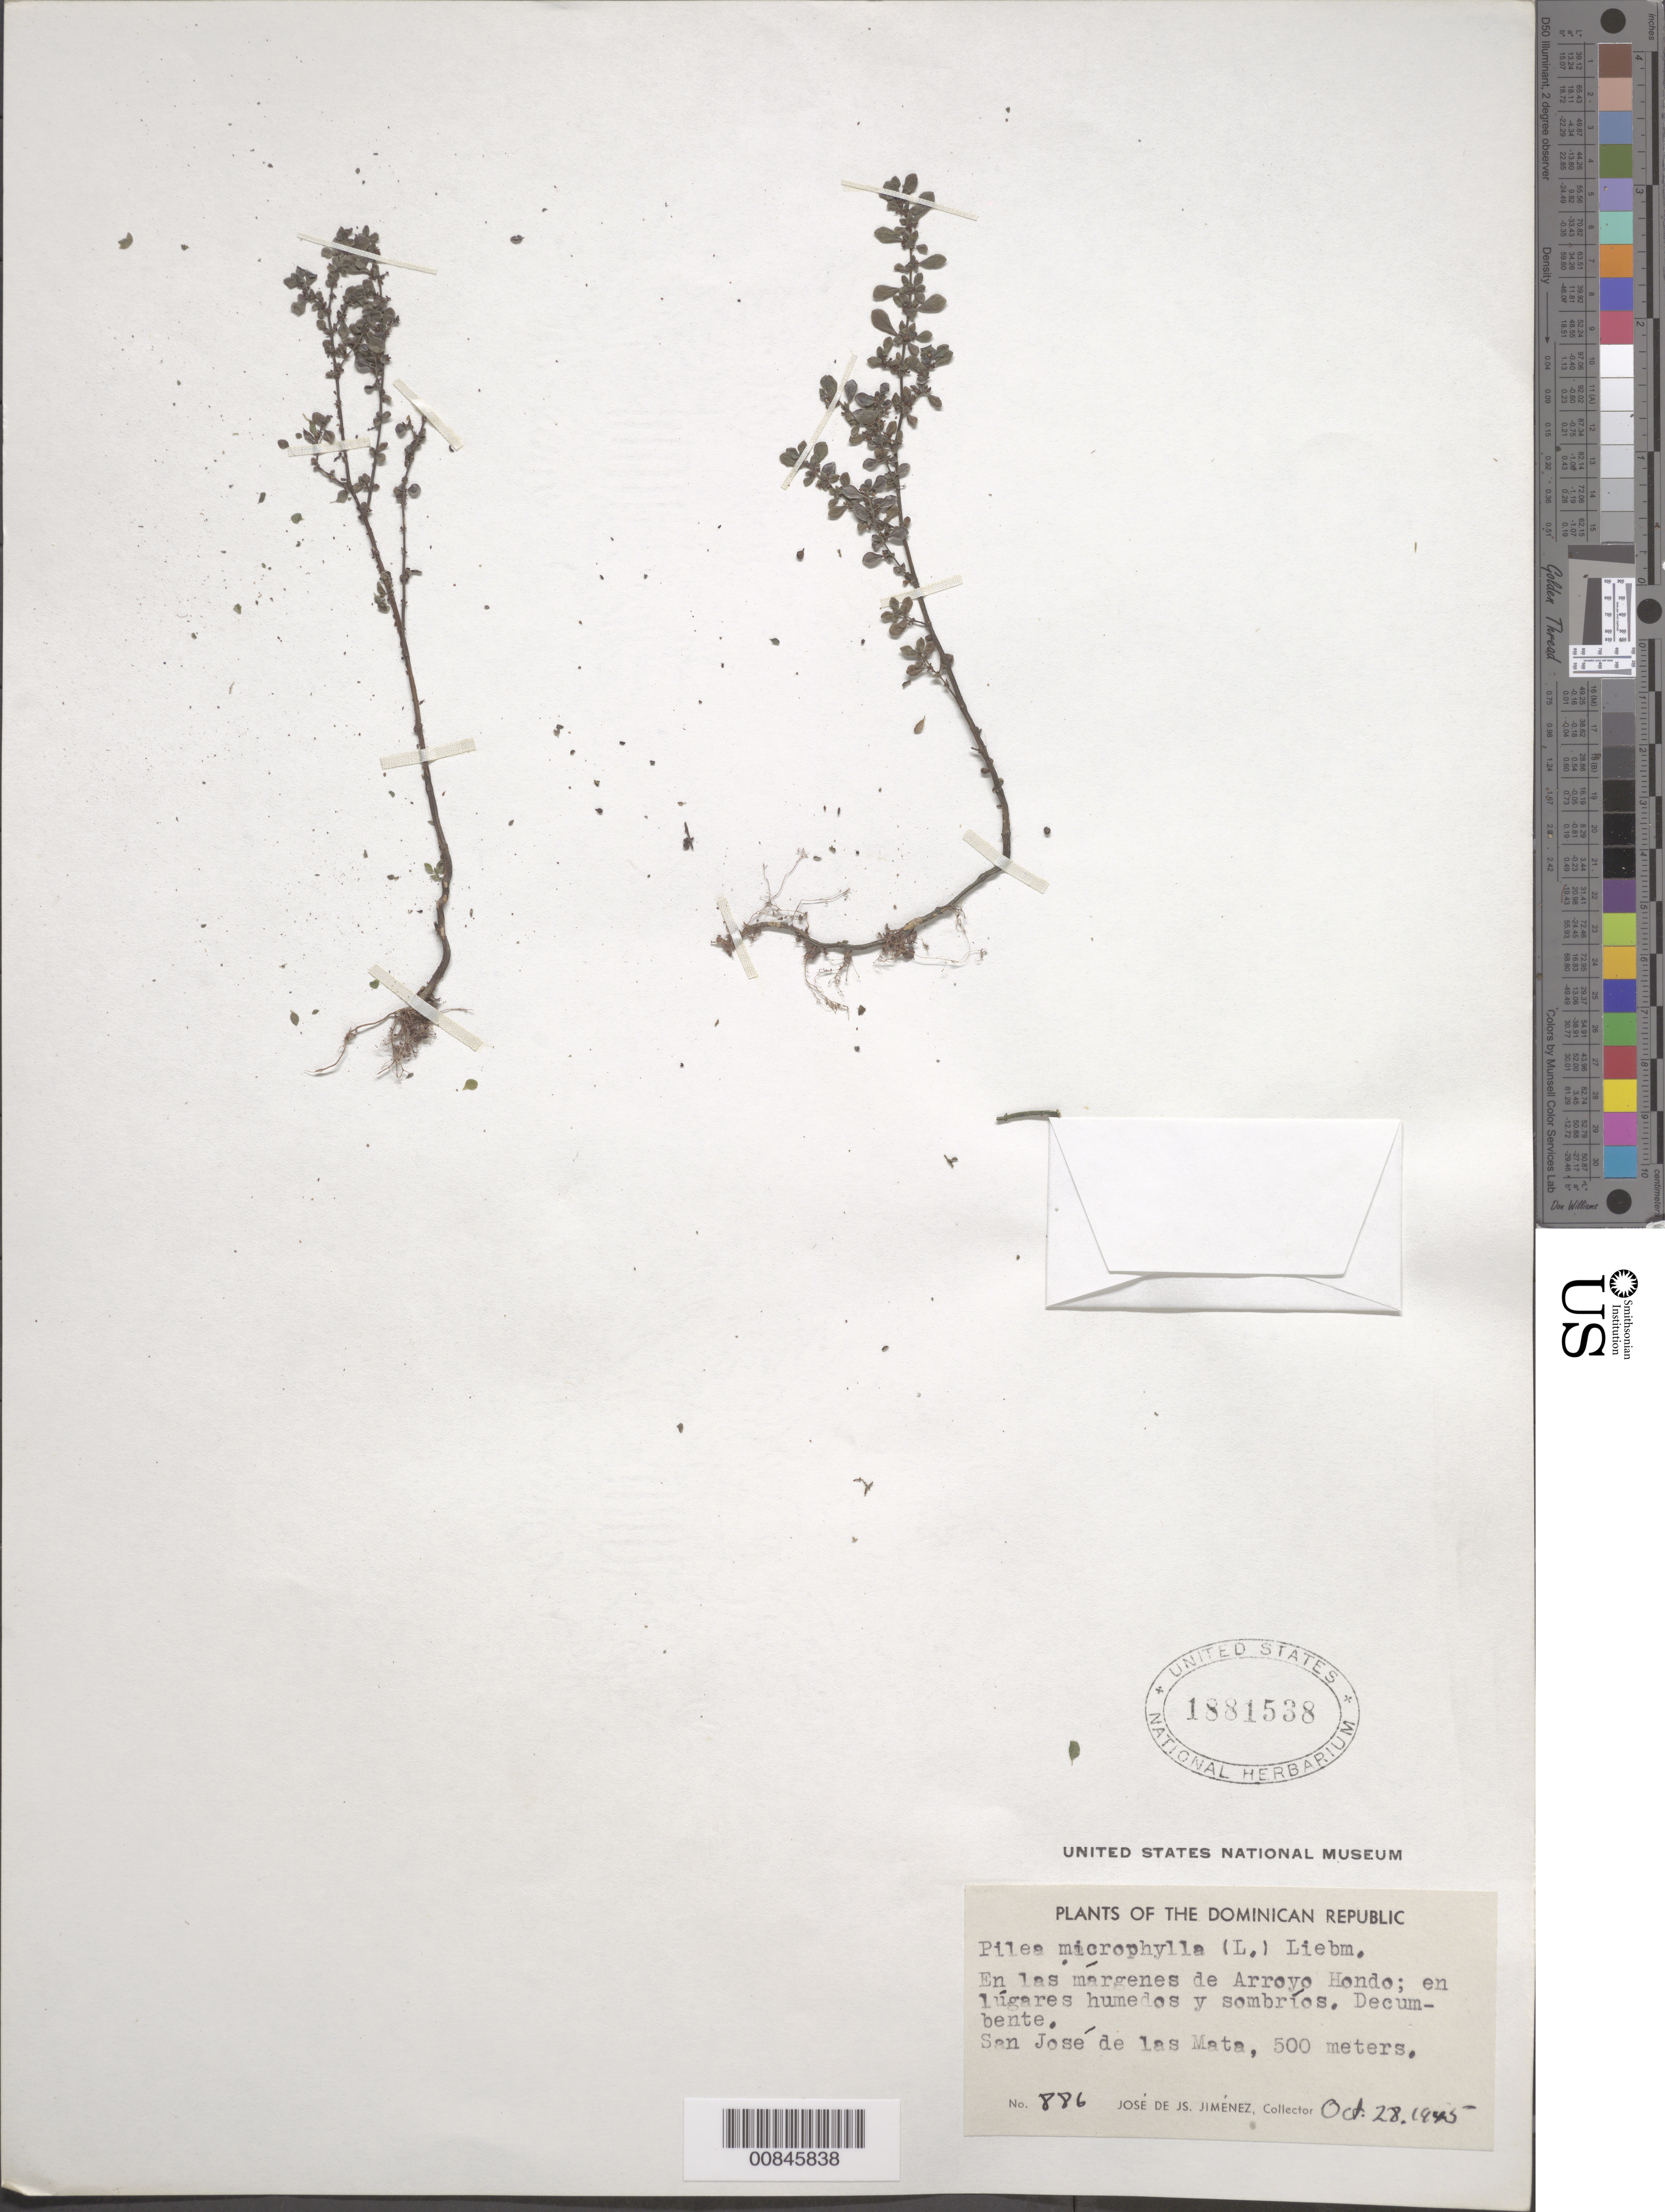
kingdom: Plantae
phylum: Tracheophyta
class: Magnoliopsida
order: Rosales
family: Urticaceae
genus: Pilea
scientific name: Pilea microphylla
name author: (L.) Liebm.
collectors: J. J. Jiménez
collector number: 886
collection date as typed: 28 Oct 1945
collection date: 1945-10-28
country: Dominican Republic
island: Hispaniola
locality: Márgenes de Arroyo Hondo. San José de las Matas.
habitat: Lugares húmedos y sombríos.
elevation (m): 500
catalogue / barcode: US 1881538